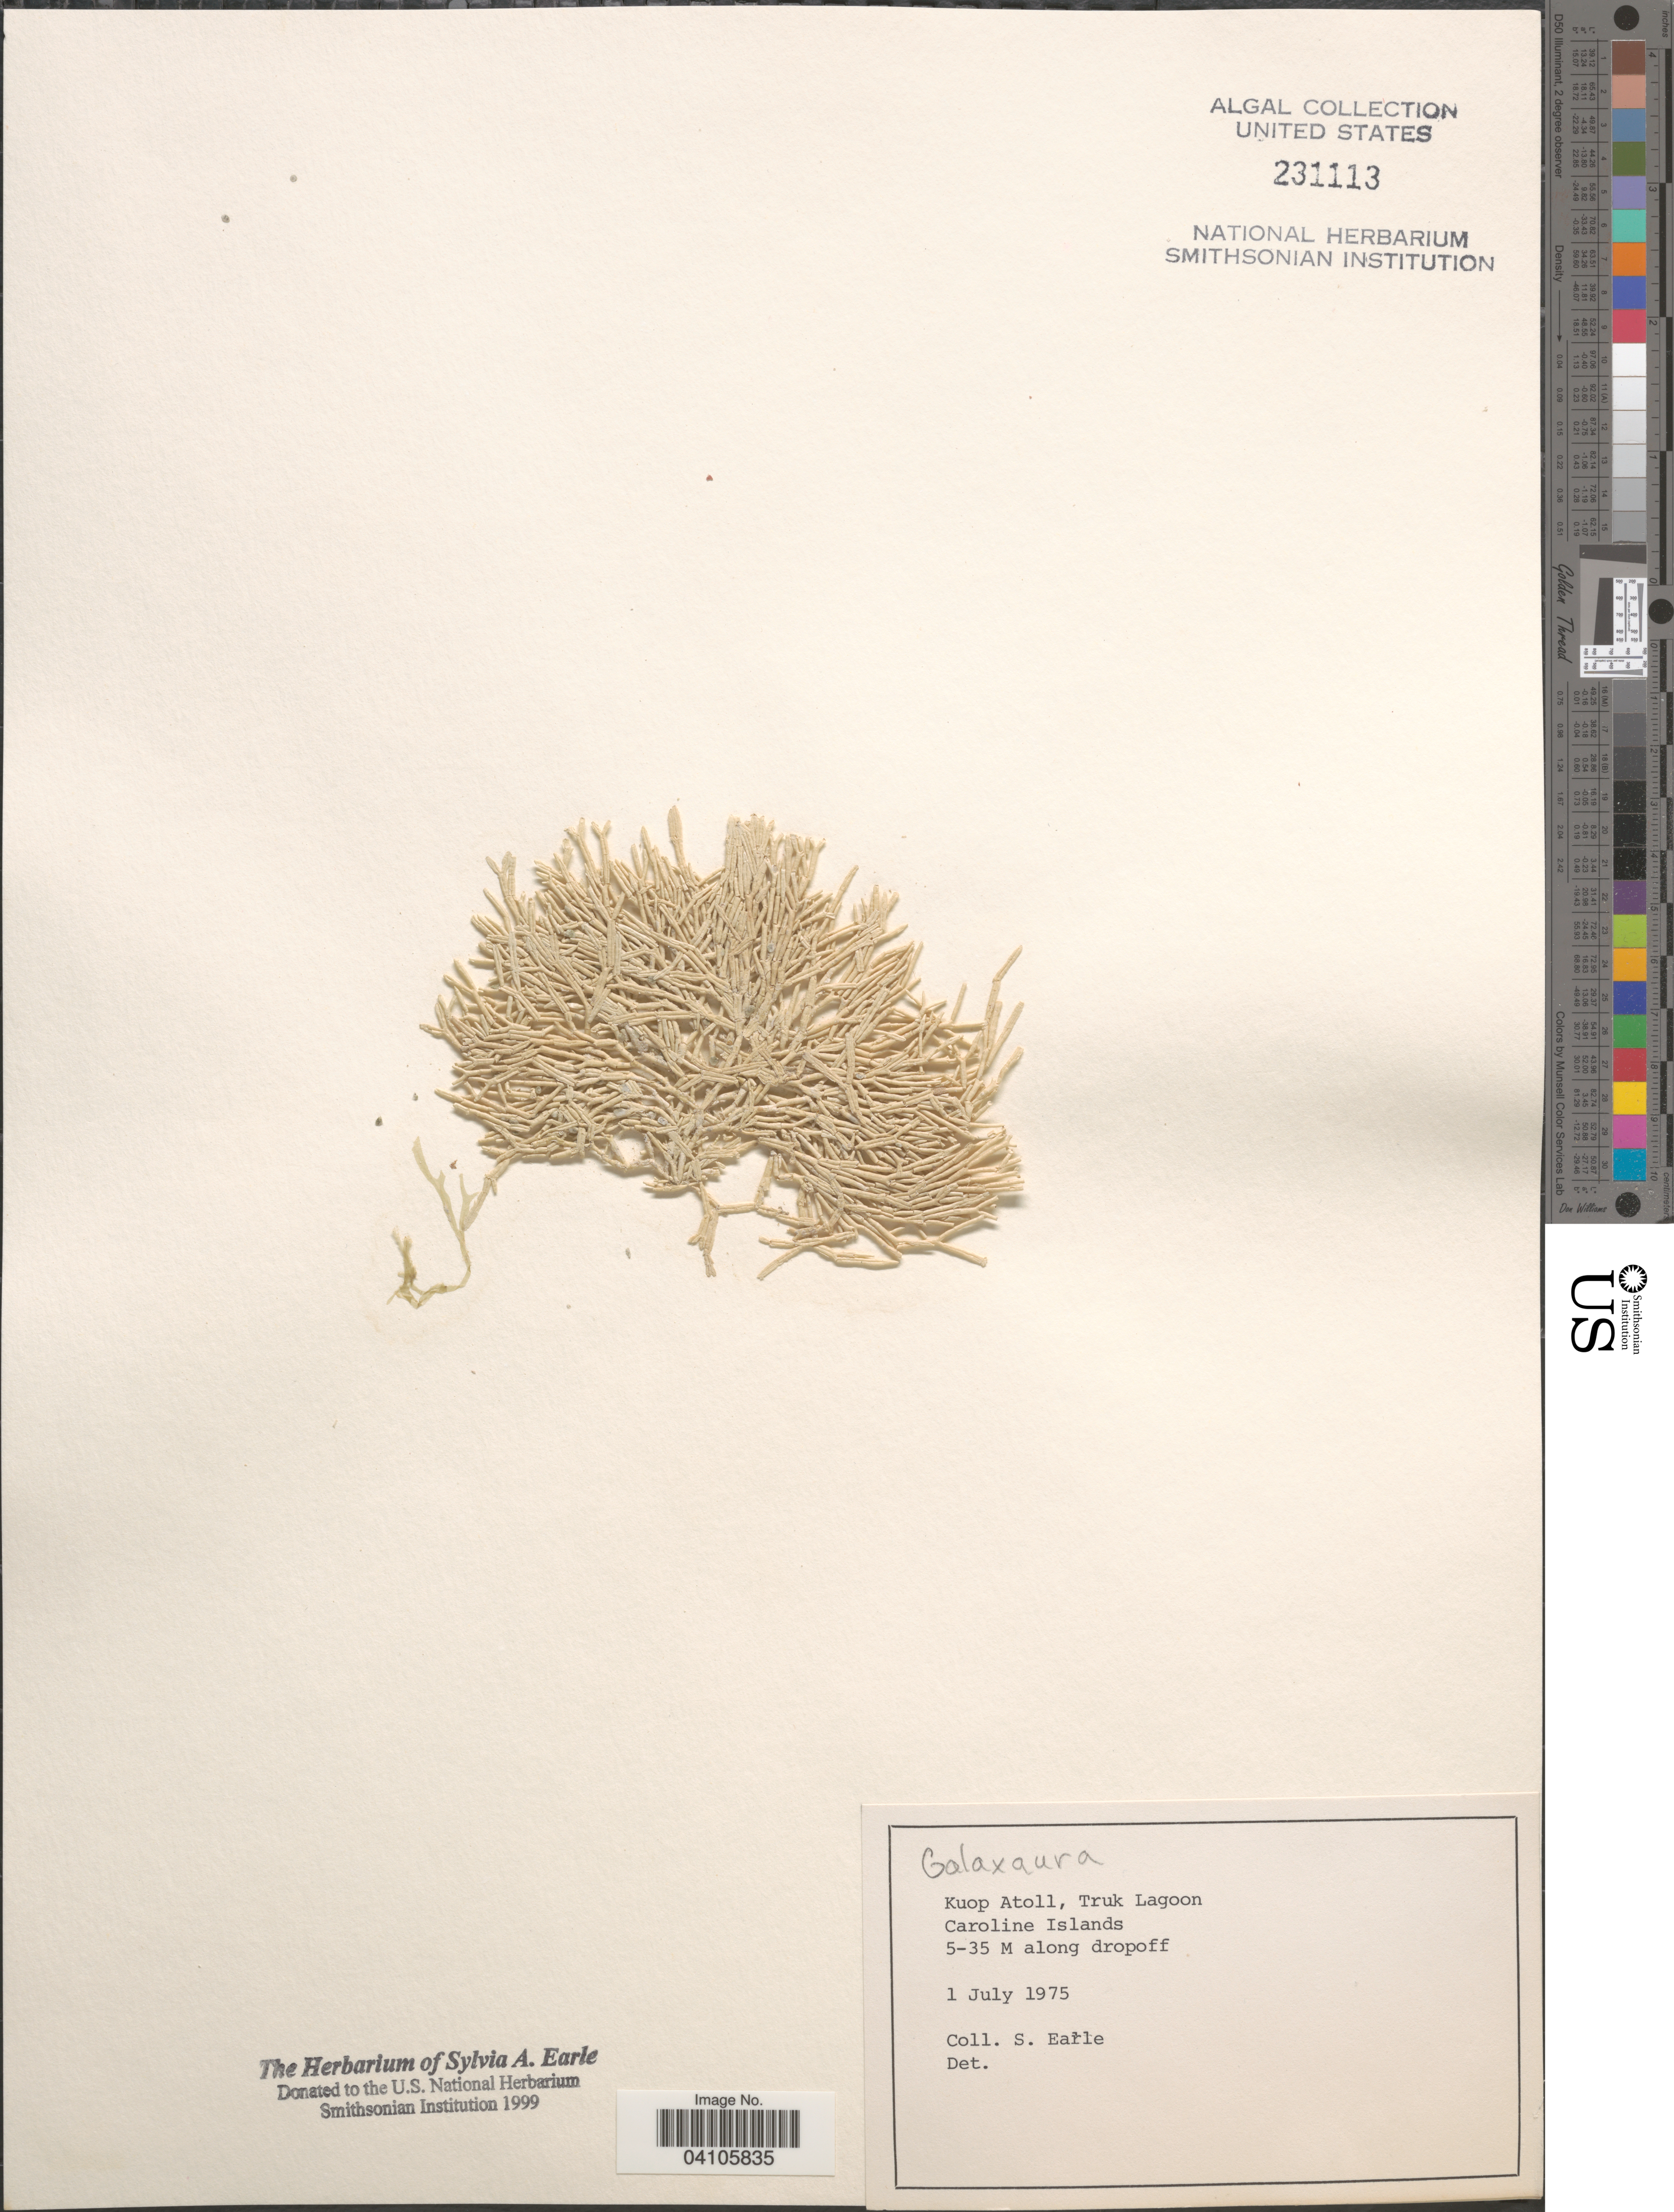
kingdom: Plantae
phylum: Rhodophyta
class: Florideophyceae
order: Nemaliales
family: Galaxauraceae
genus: Galaxaura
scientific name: Galaxaura sp.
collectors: S. A. Earle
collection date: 1975-07-01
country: Micronesia, Federated States of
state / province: Truk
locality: Kuop Atoll, Truk Lagoon. Caroline Islands.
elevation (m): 5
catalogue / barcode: US 231113